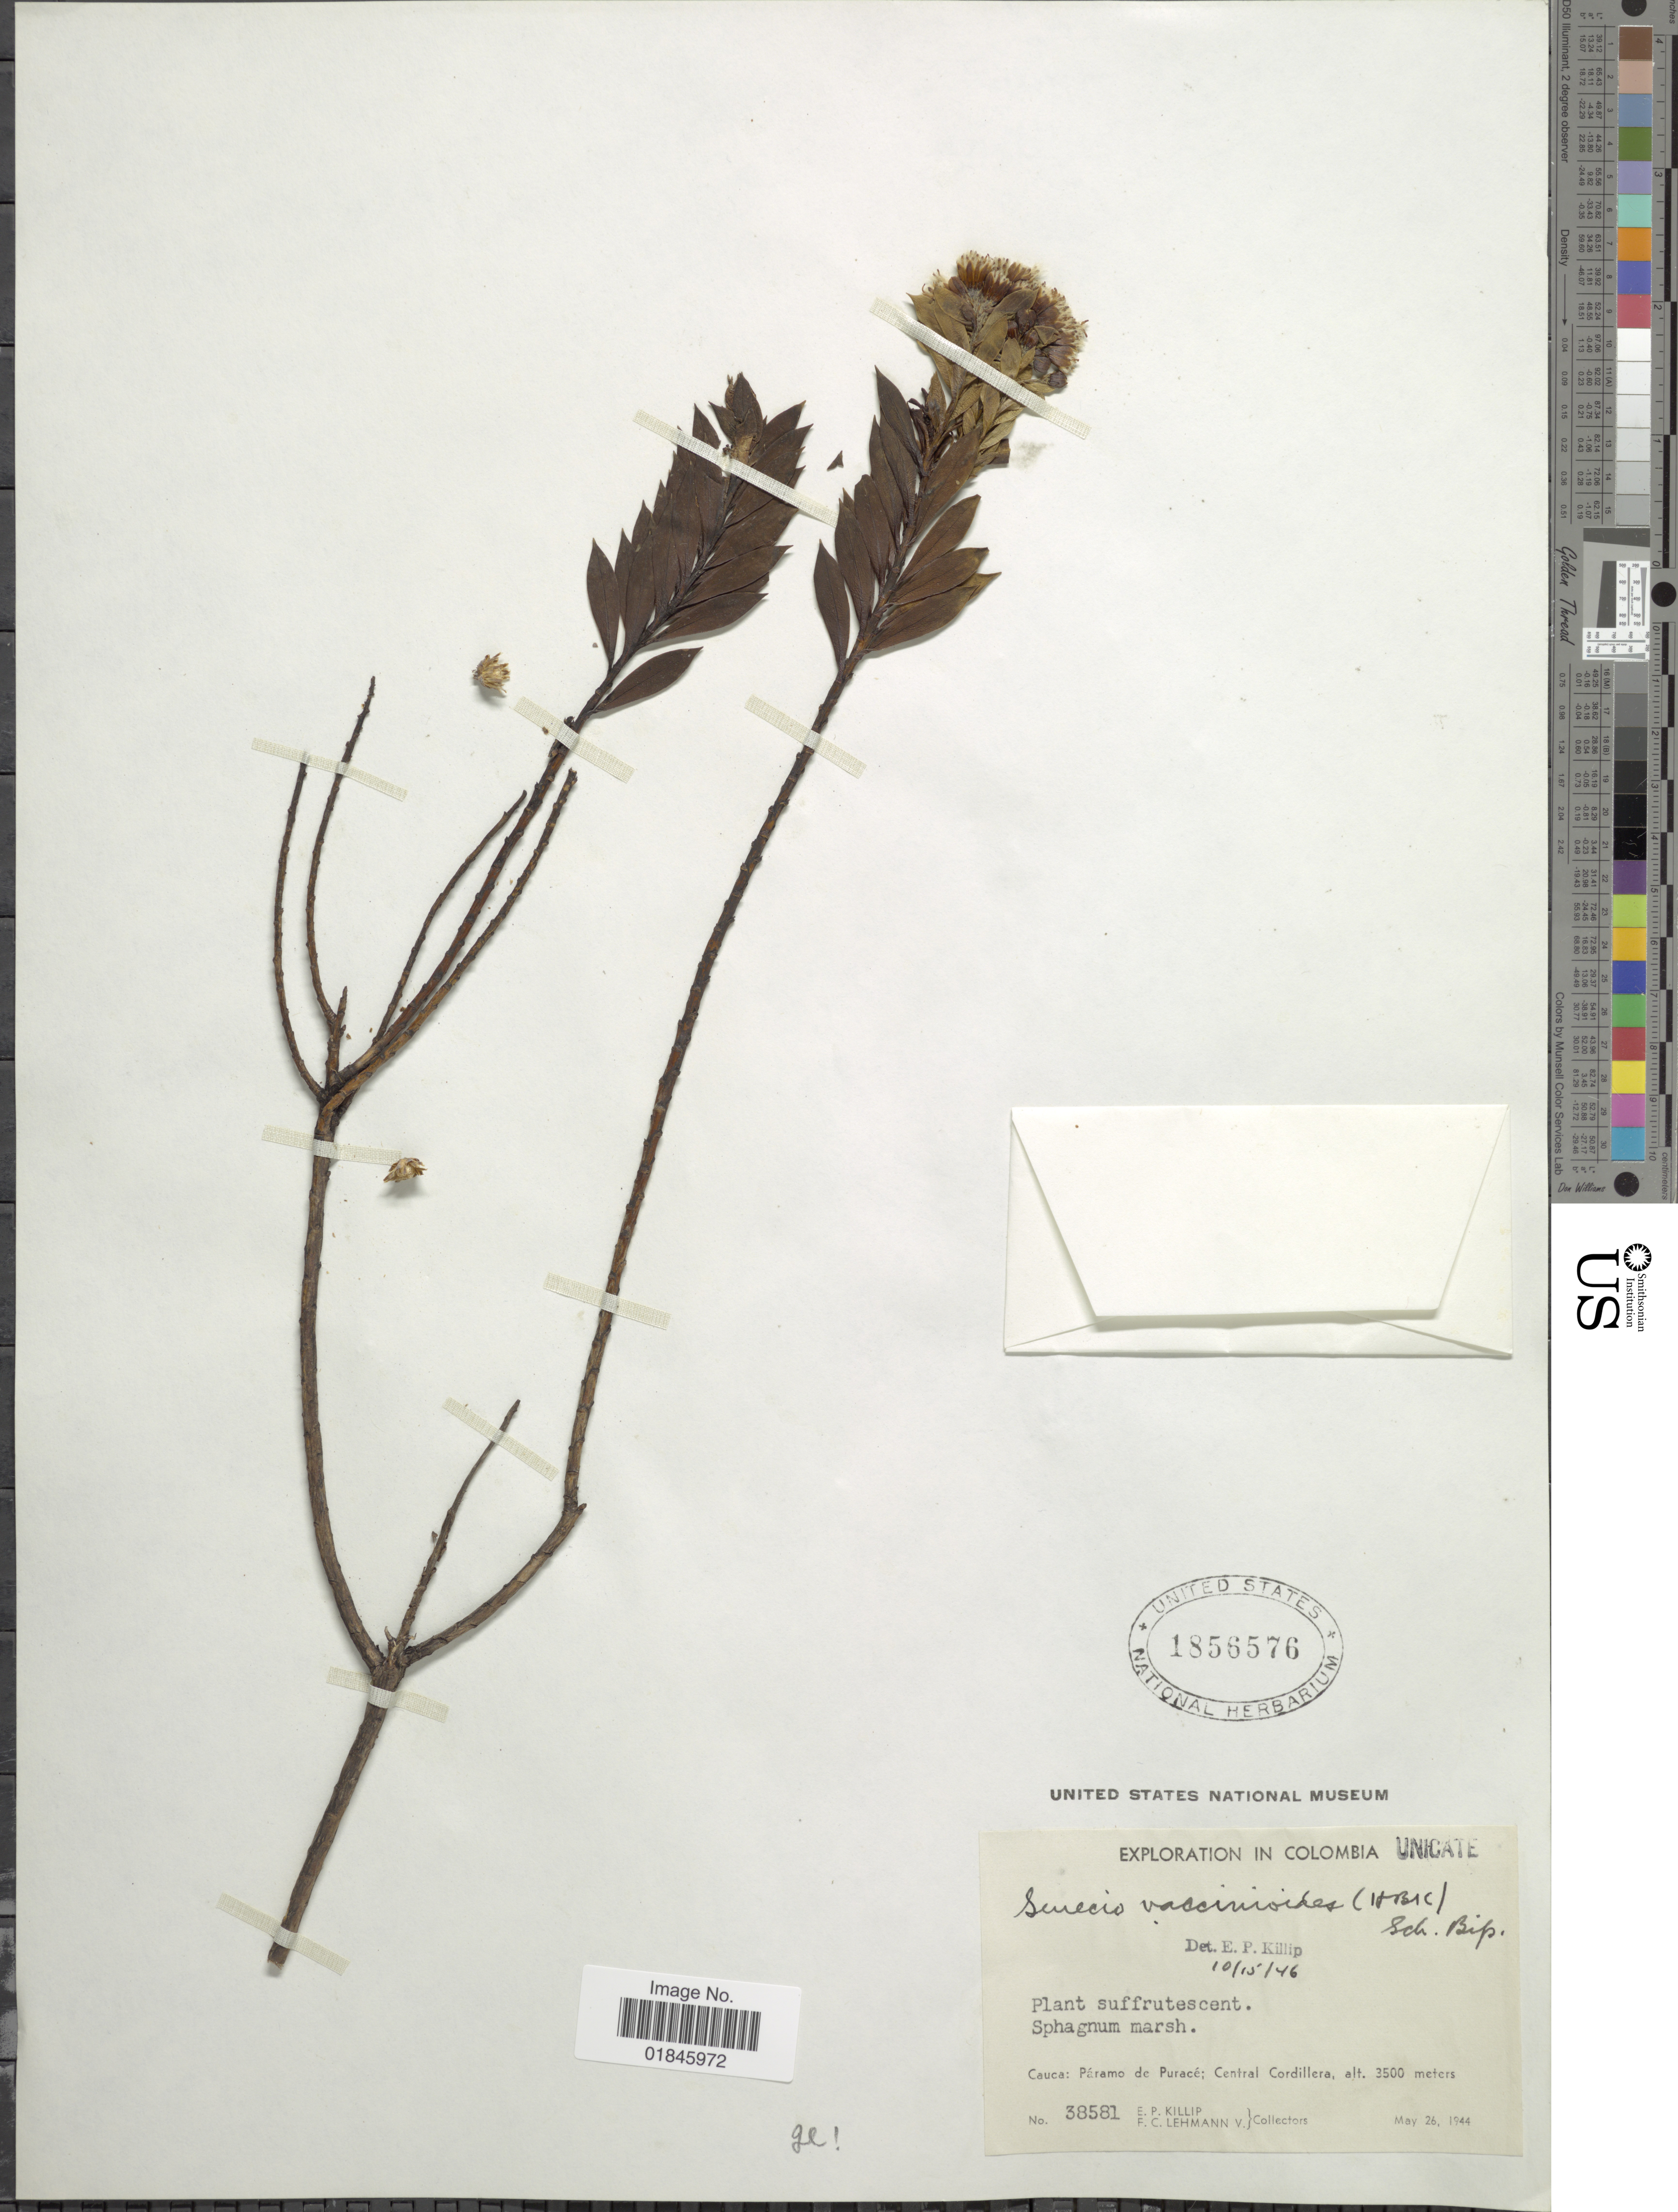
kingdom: Plantae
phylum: Tracheophyta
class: Magnoliopsida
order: Asterales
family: Asteraceae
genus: Pentacalia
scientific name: Pentacalia vaccinioides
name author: (Kunth) Cuatrec.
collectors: E. P. Killip & F. Lehmann v.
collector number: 38581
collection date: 1944-05-26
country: Colombia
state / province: Cauca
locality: Cauca: Páramo de Puracé; Central Cordillera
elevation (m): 3500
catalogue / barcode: US 1856576